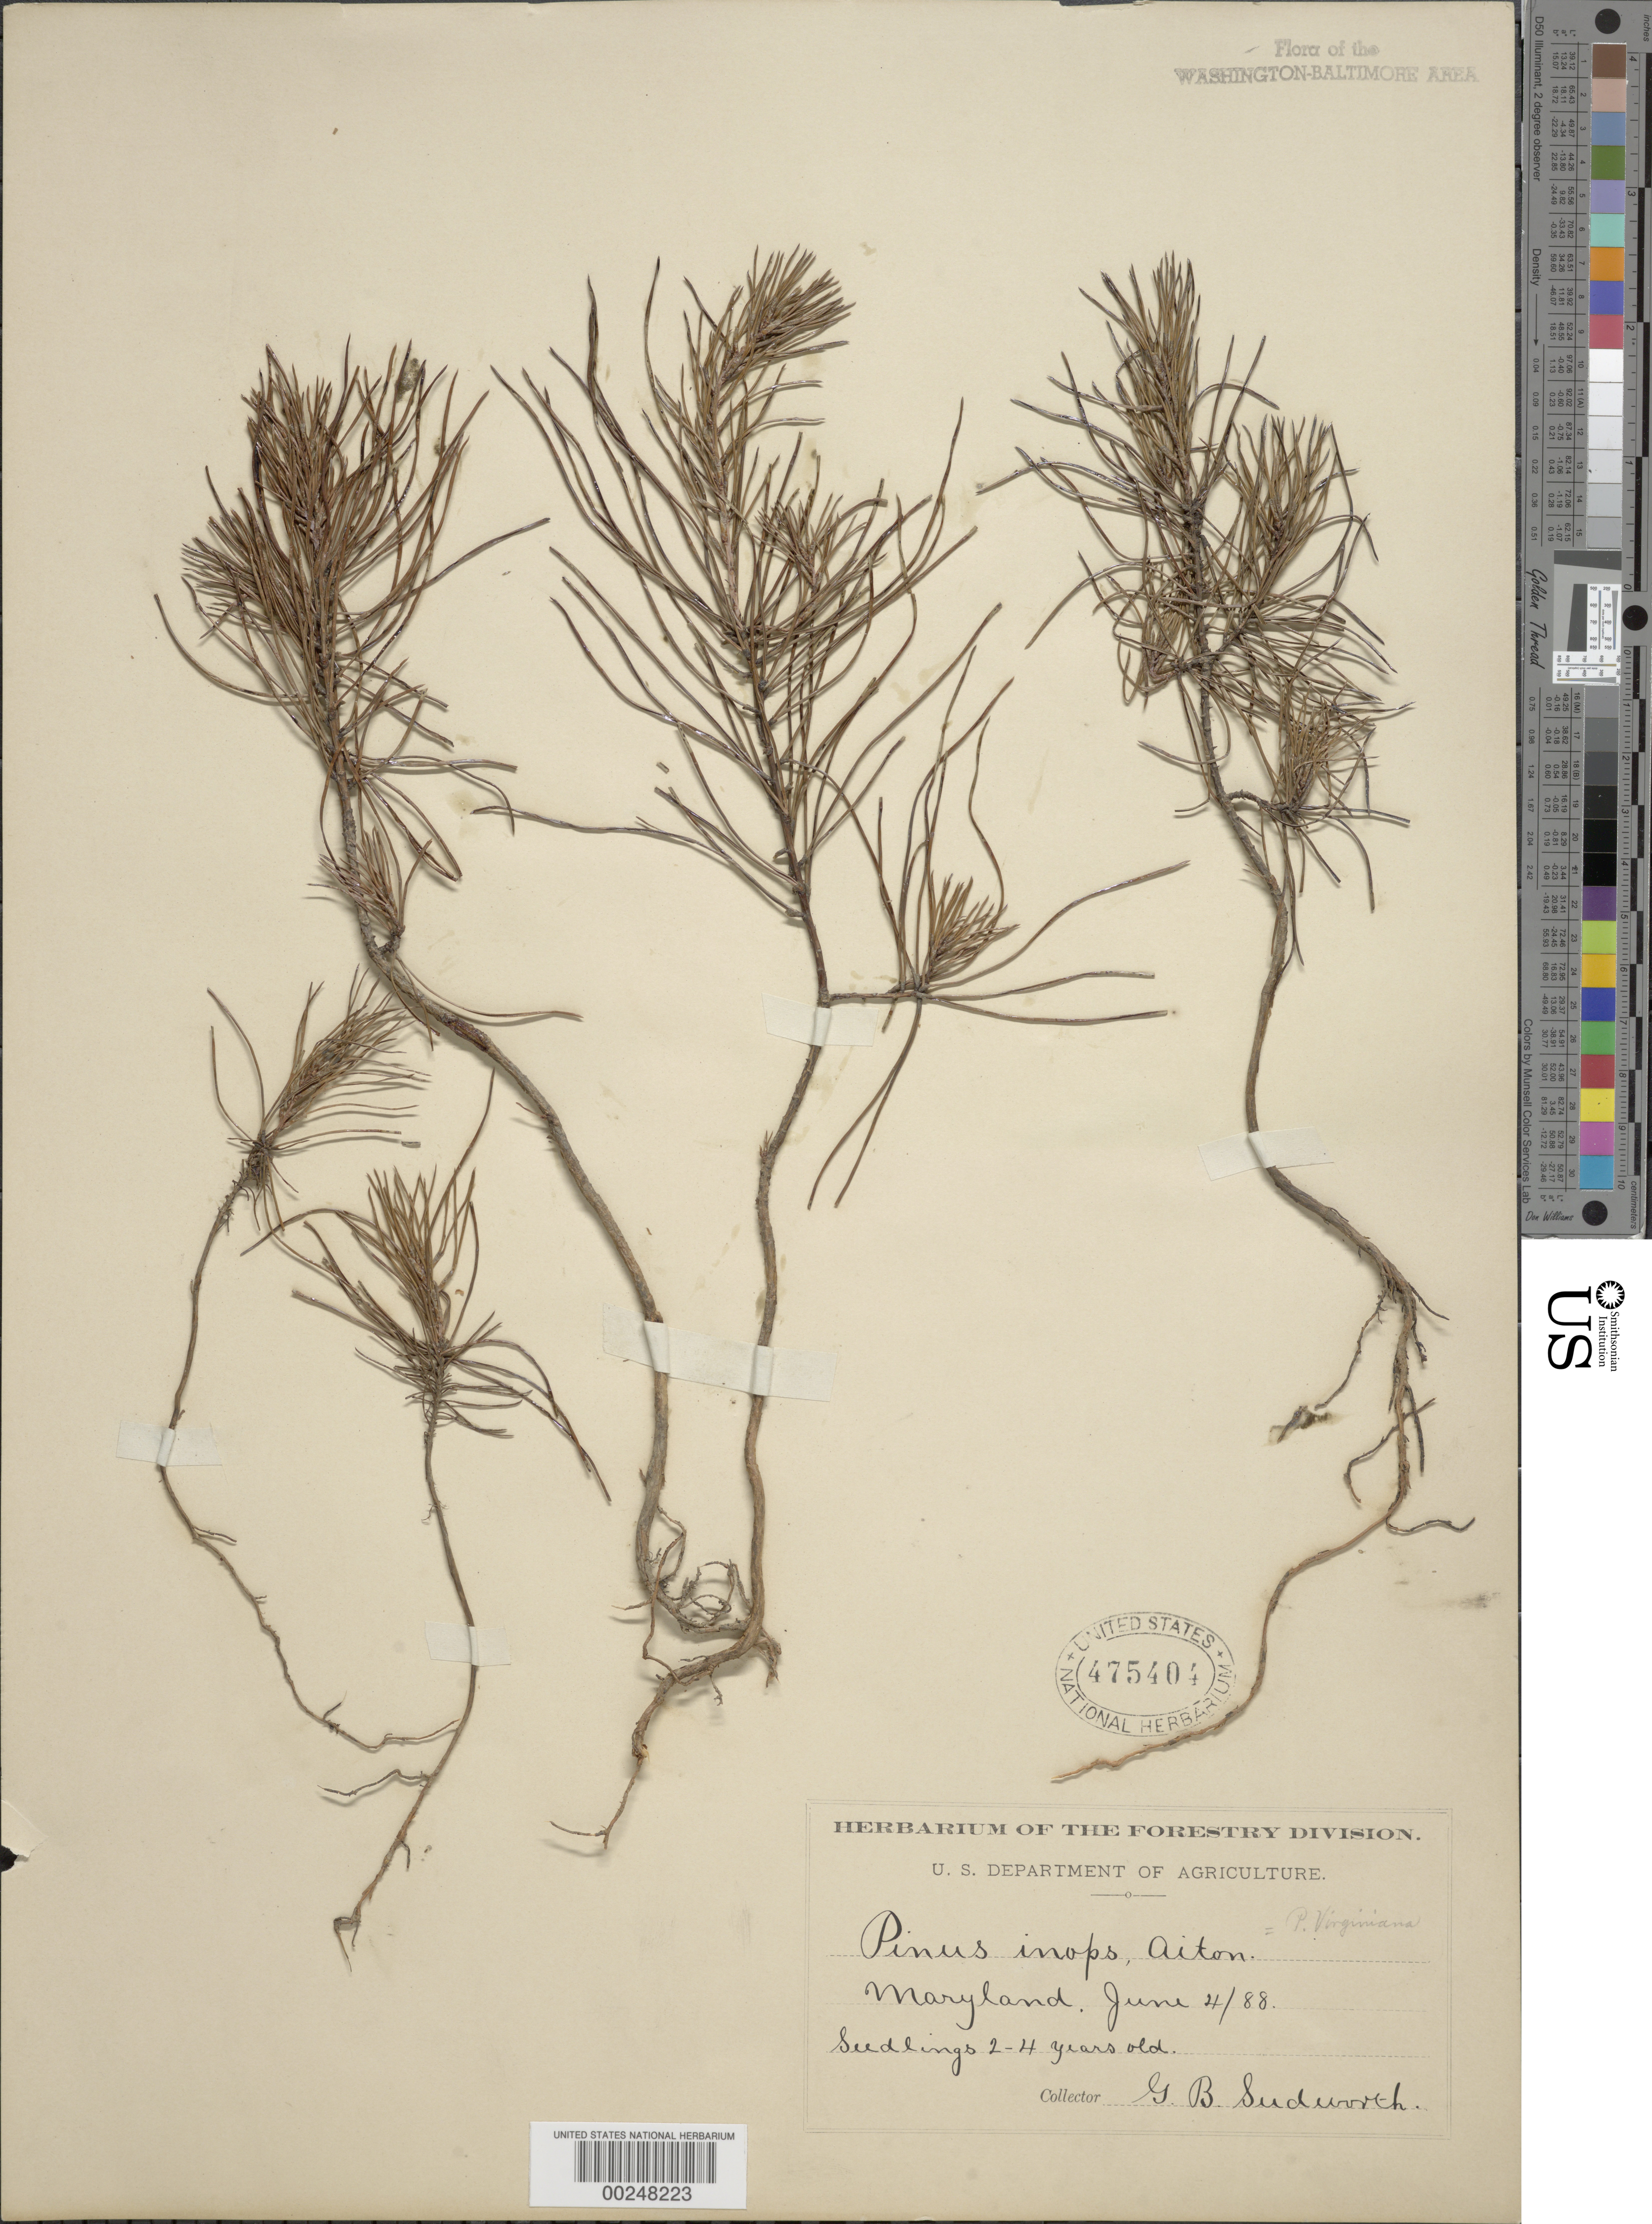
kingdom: Plantae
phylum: Tracheophyta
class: Pinopsida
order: Pinales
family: Pinaceae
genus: Pinus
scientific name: Pinus virginiana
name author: Mill.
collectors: G. B. Sudworth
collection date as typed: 04 Jun 1888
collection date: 1888-06-04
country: United States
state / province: Maryland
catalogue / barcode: US 475404